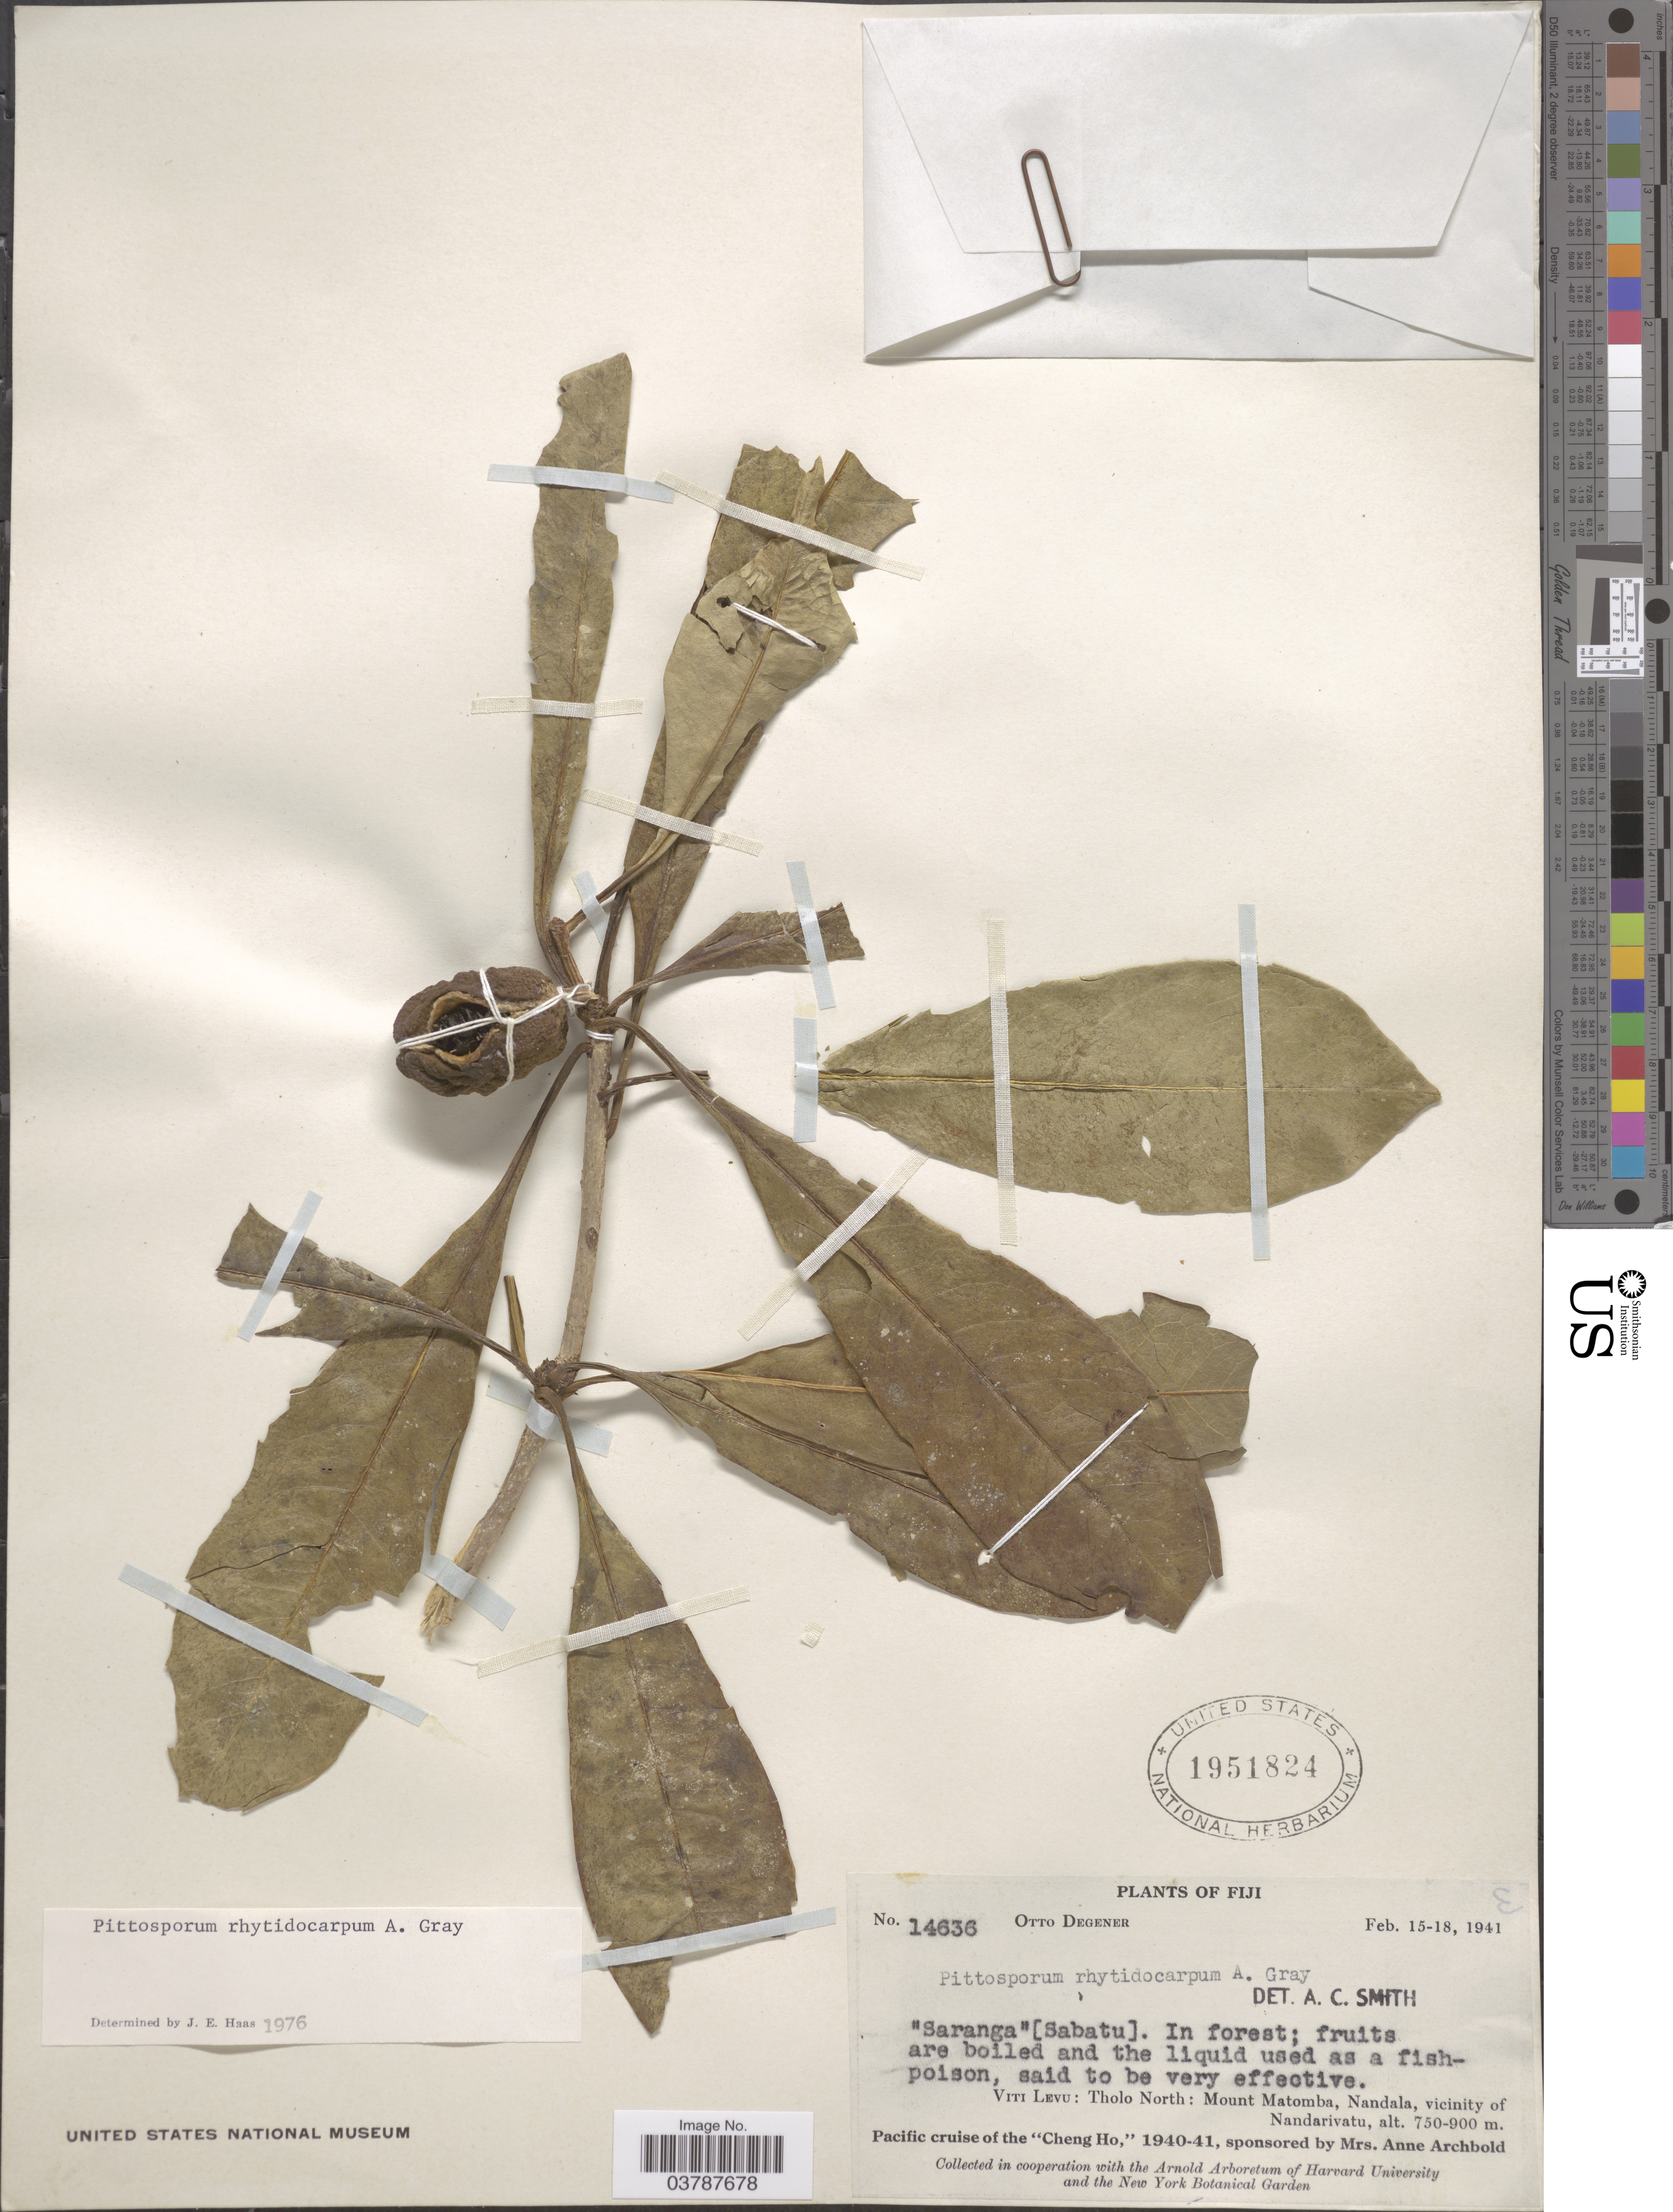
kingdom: Plantae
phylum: Tracheophyta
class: Magnoliopsida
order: Apiales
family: Pittosporaceae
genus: Pittosporum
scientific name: Pittosporum rhytidocarpum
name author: A. Gray in Wilkes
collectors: O. Degener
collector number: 14636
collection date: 1941-02-15/1941-02-18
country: Fiji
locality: Viti Levu: Tholo North: Mount Matomba, Nandala, vicinity of Nandarivatu.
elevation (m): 750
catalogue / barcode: US 1951824